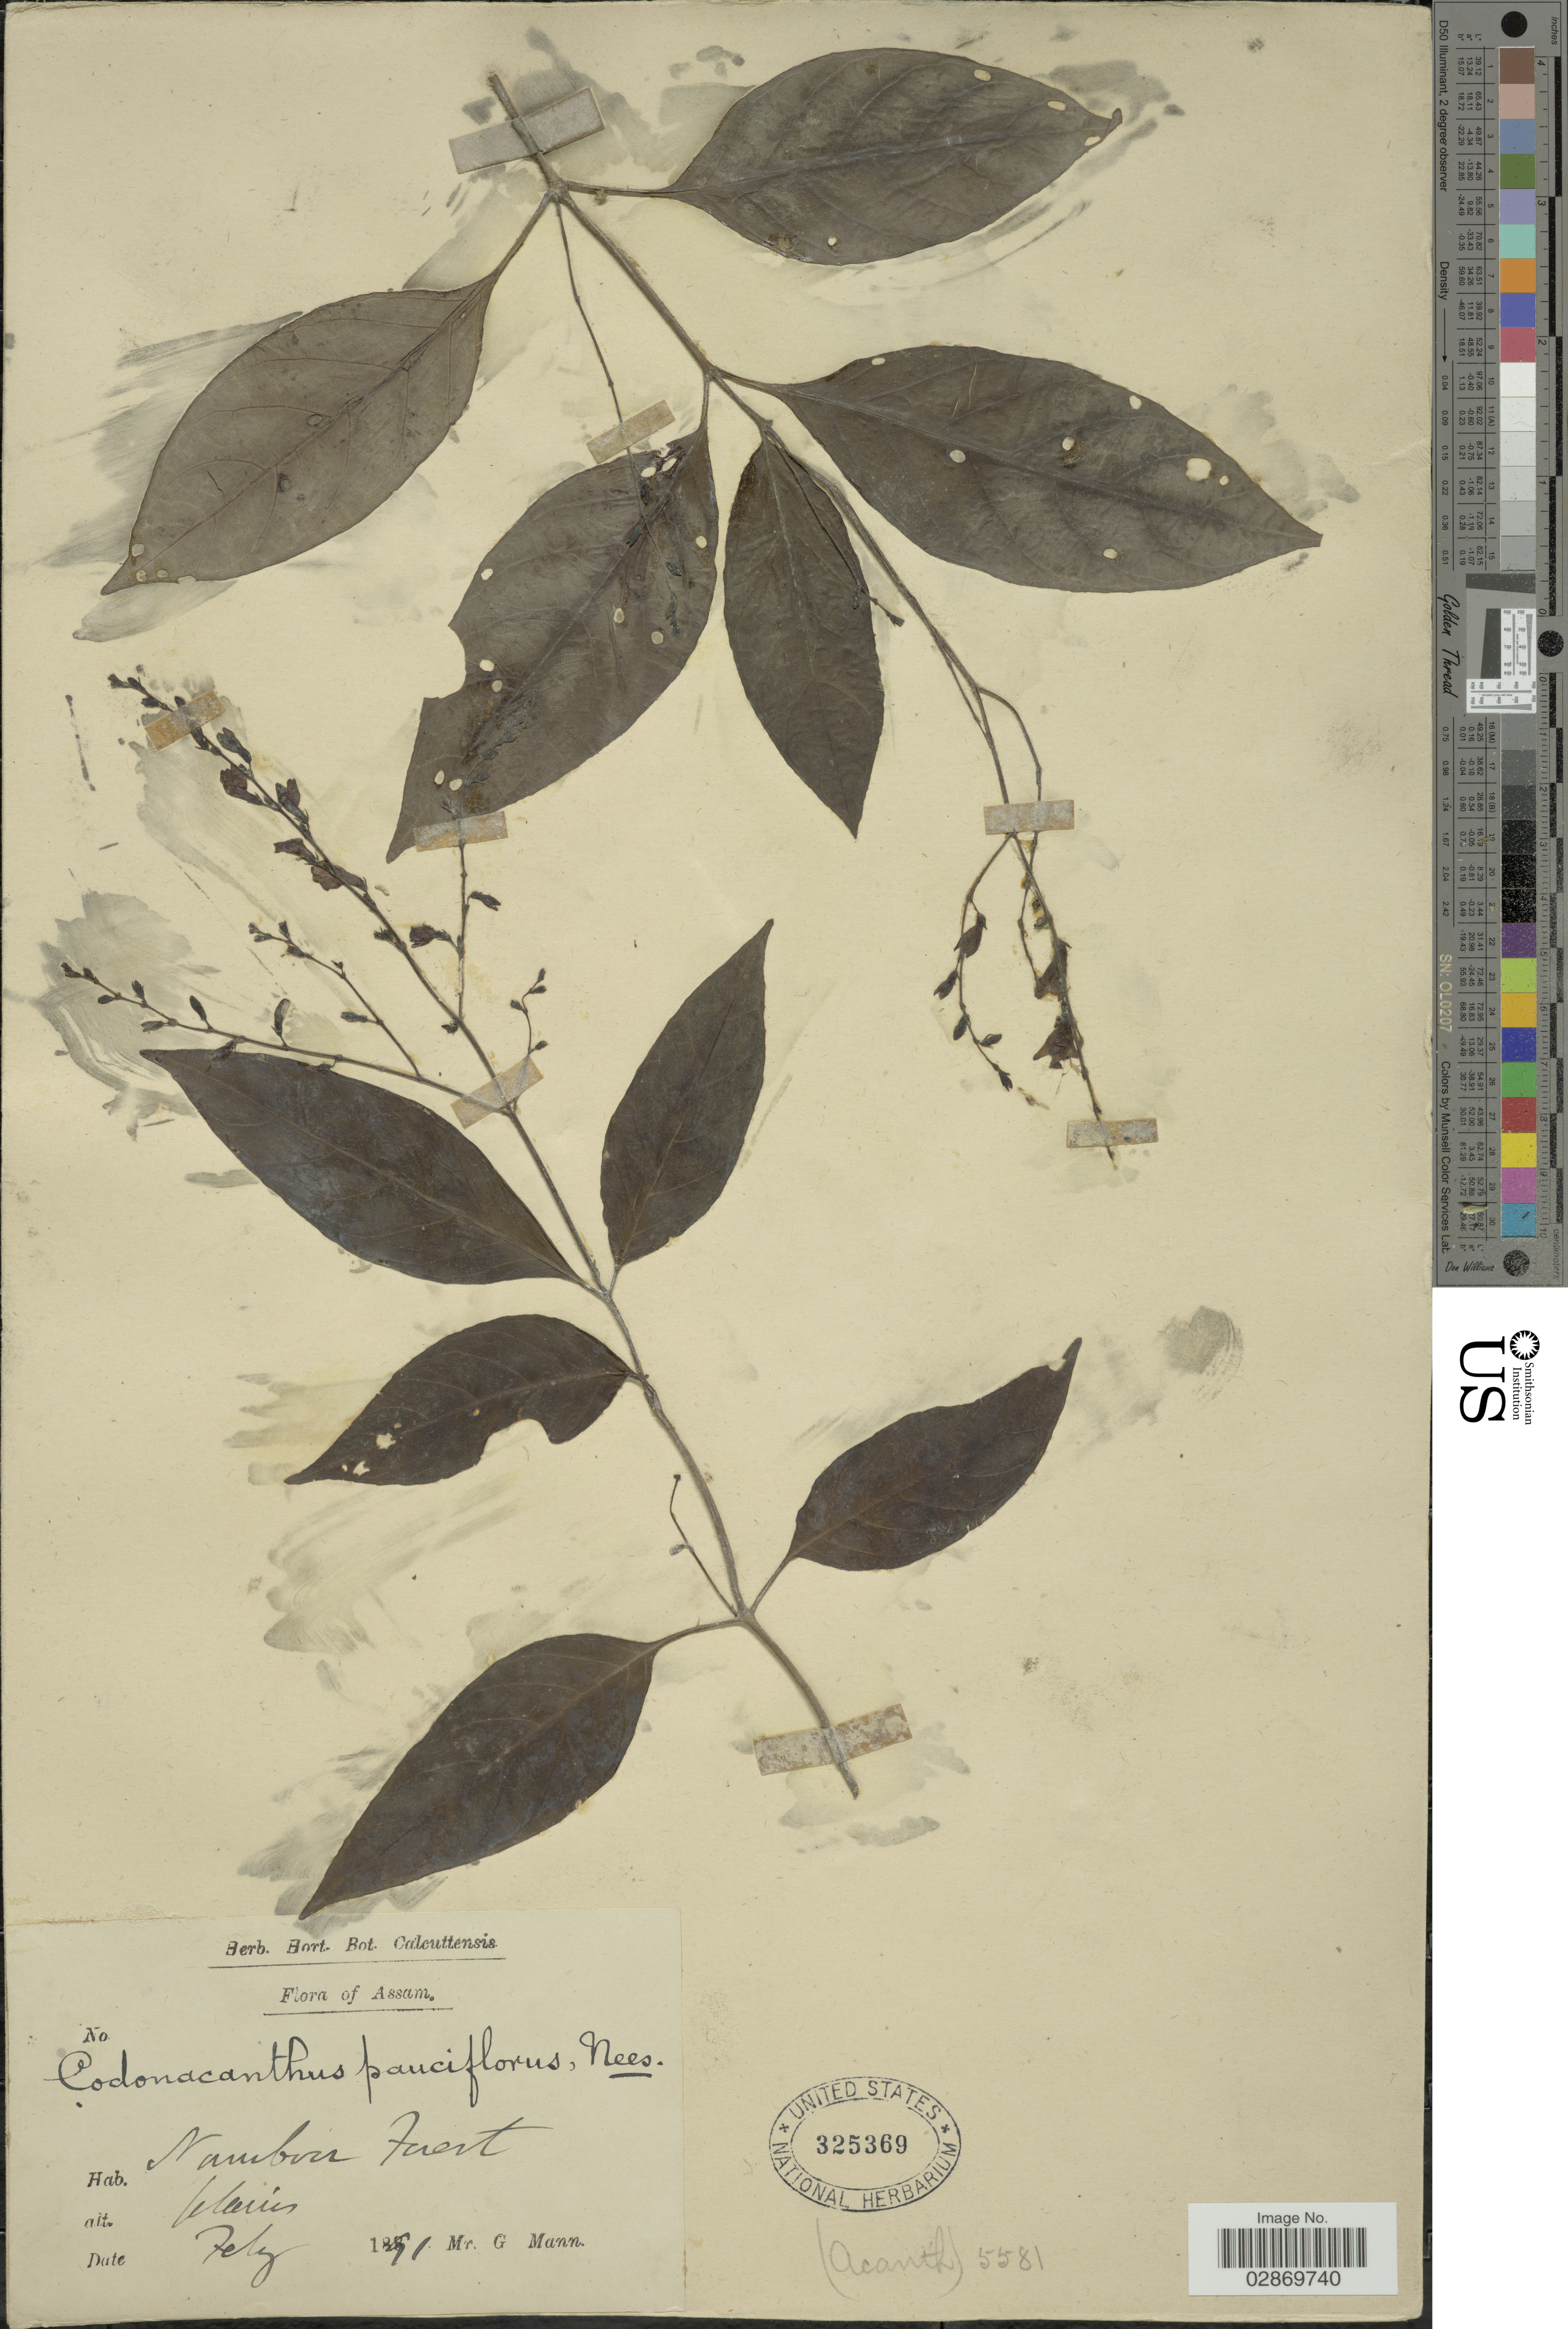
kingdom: Plantae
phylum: Tracheophyta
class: Magnoliopsida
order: Lamiales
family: Acanthaceae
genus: Codonacanthus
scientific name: Codonacanthus pauciflorus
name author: (Nees) Nees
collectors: G. Mann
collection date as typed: Transcribed d/m/y: /7/91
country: India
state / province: Assam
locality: Nambori Forest.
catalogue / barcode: US 325369